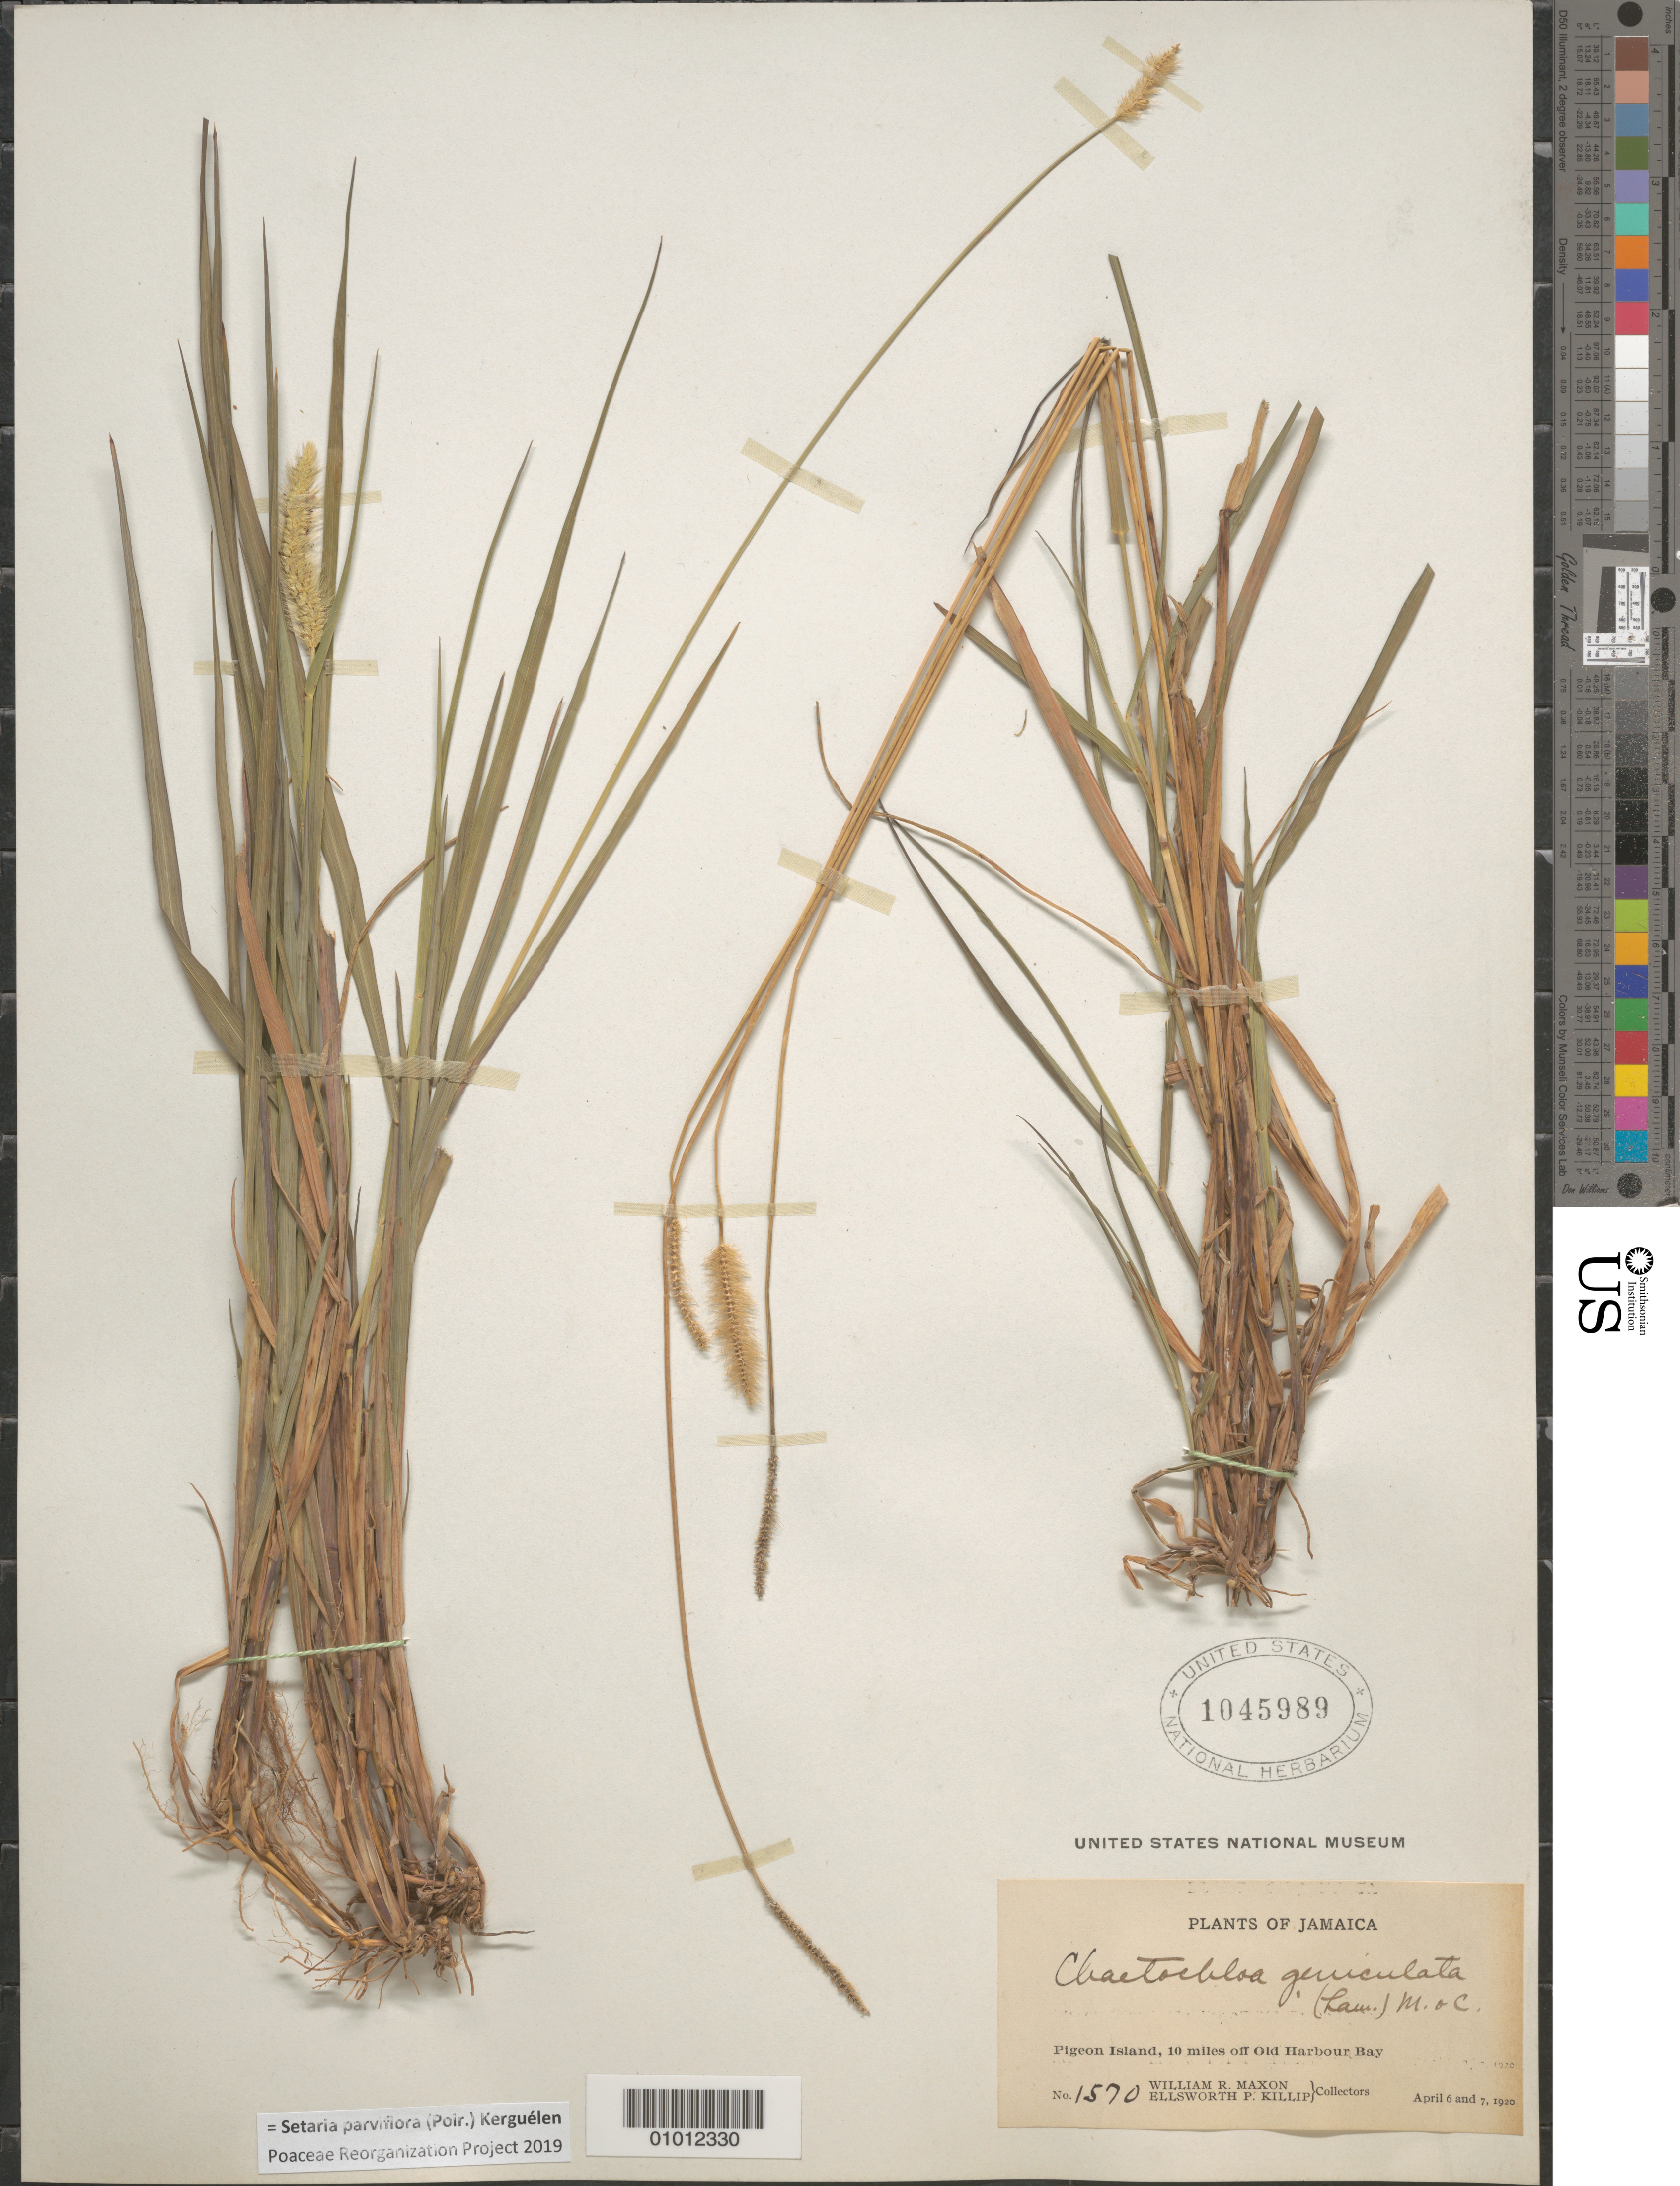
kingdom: Plantae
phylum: Tracheophyta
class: Liliopsida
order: Poales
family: Poaceae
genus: Setaria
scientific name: Setaria parviflora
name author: (Poir.) Kerguélen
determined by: Poaceae Reorganization Project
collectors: W. R. Maxon & E. P. Killip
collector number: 1570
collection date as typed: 06 Apr 1920 to 07 Apr 1920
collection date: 1920-04-06/1920-04-07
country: Jamaica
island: Jamaica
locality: Pigeon Island, 10 miles off Old Harbour Bay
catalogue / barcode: US 1045989